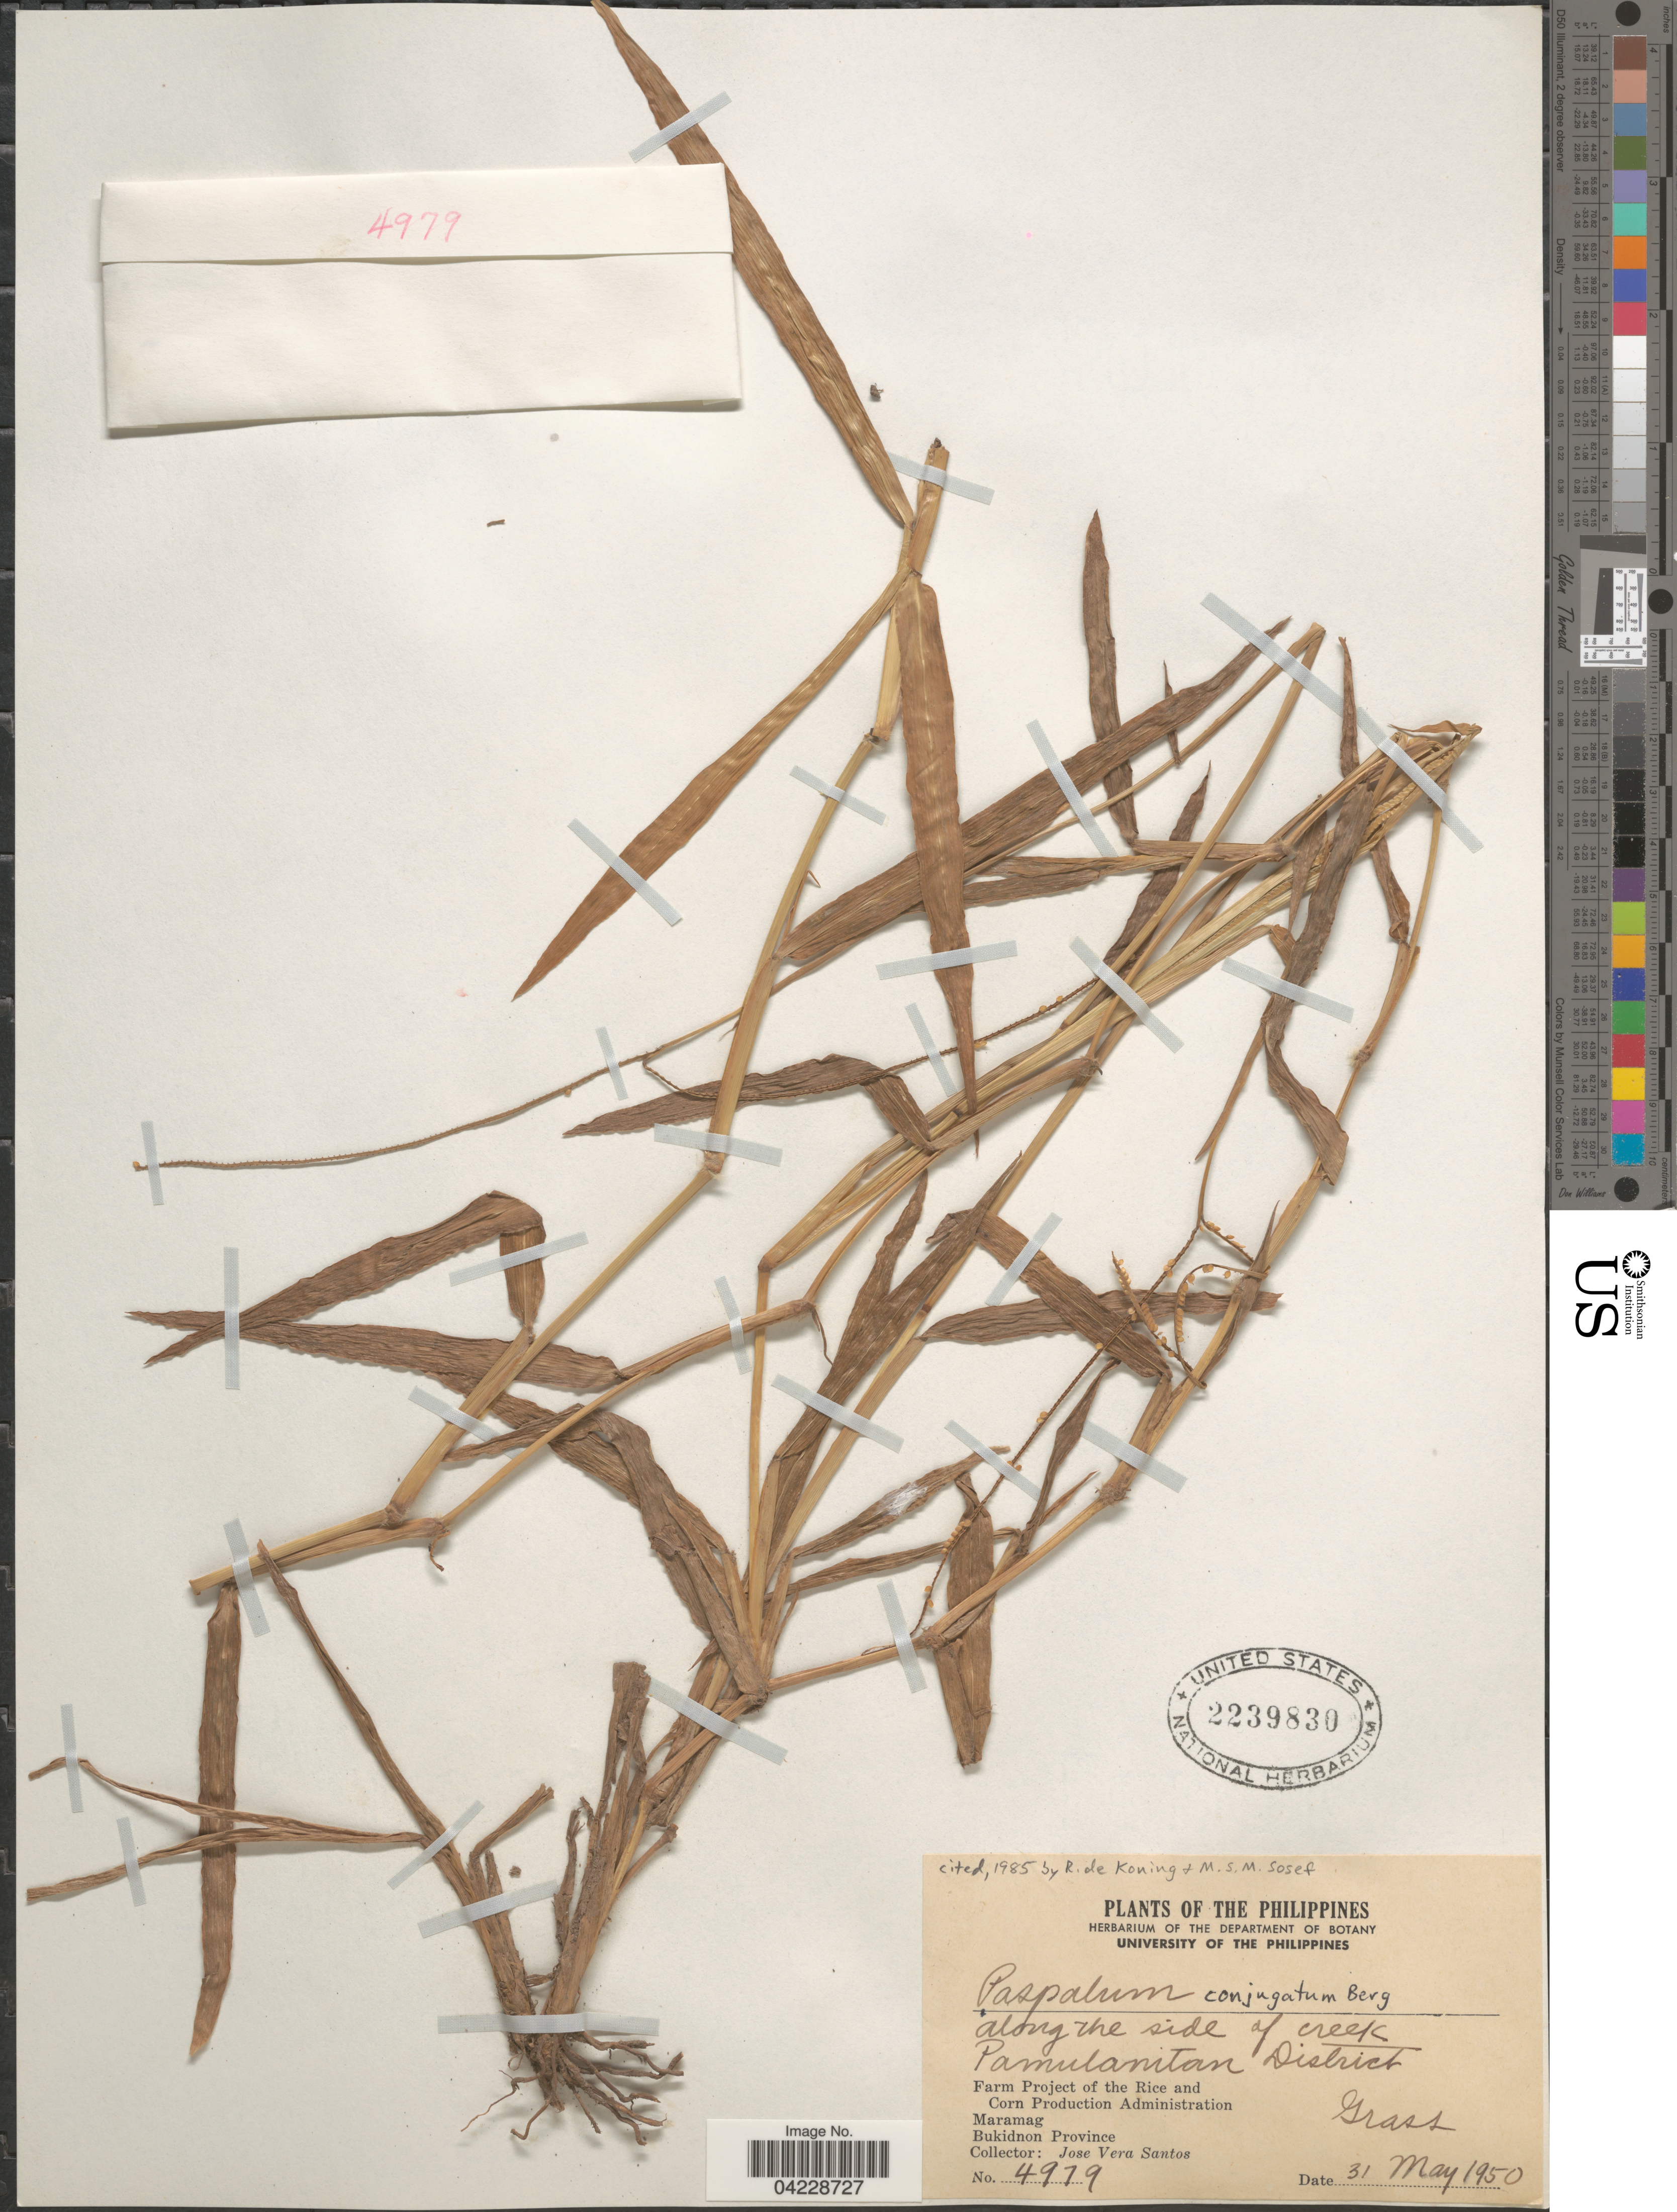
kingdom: Plantae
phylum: Tracheophyta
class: Liliopsida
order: Poales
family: Poaceae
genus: Paspalum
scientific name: Paspalum conjugatum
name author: P.J. Bergius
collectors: J. Santos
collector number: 4979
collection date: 1950-05-31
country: Philippines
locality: Along the side of creek Pamulanitan District. Farm Project of the Rice and Corn Production Administration. Maramag. Bukidnon Province.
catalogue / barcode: US 2239830